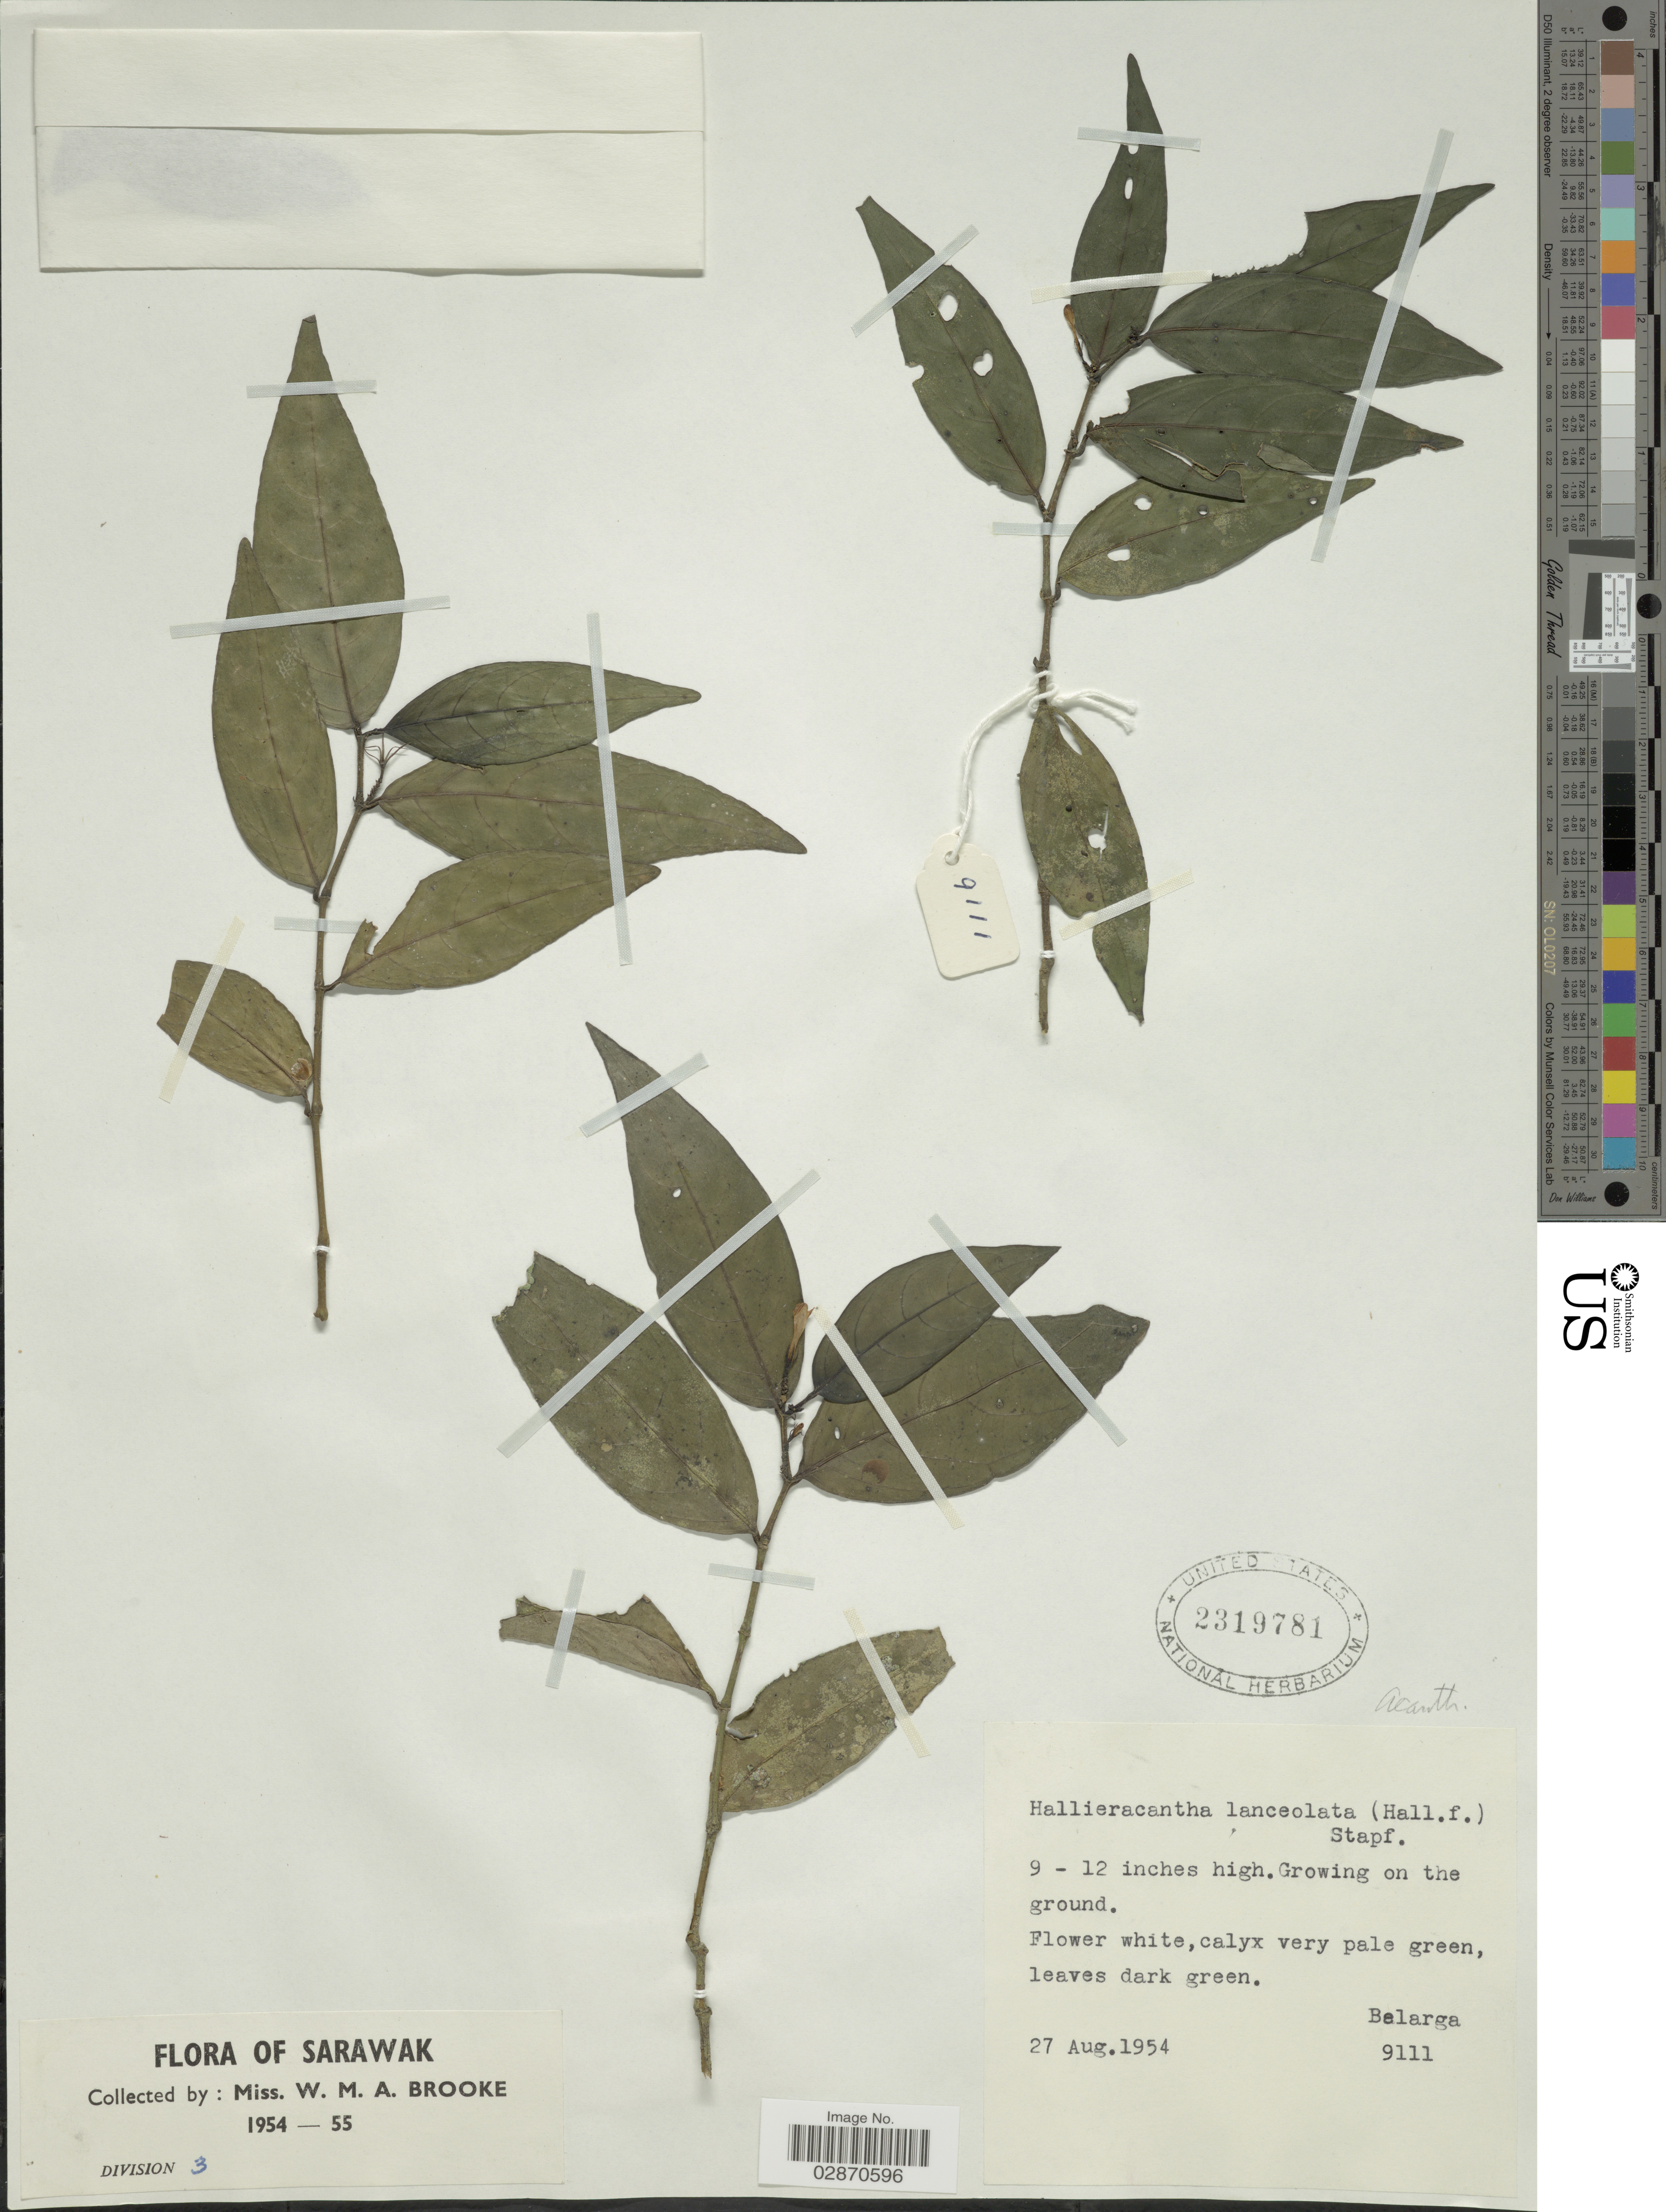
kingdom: Plantae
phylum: Tracheophyta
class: Magnoliopsida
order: Lamiales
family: Acanthaceae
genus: Ptyssiglottis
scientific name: Ptyssiglottis lanceolata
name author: Hallier f.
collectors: W. Brooke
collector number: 9111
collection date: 1954-08-27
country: Malaysia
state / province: Sarawak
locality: Belarga.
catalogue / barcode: US 2319781